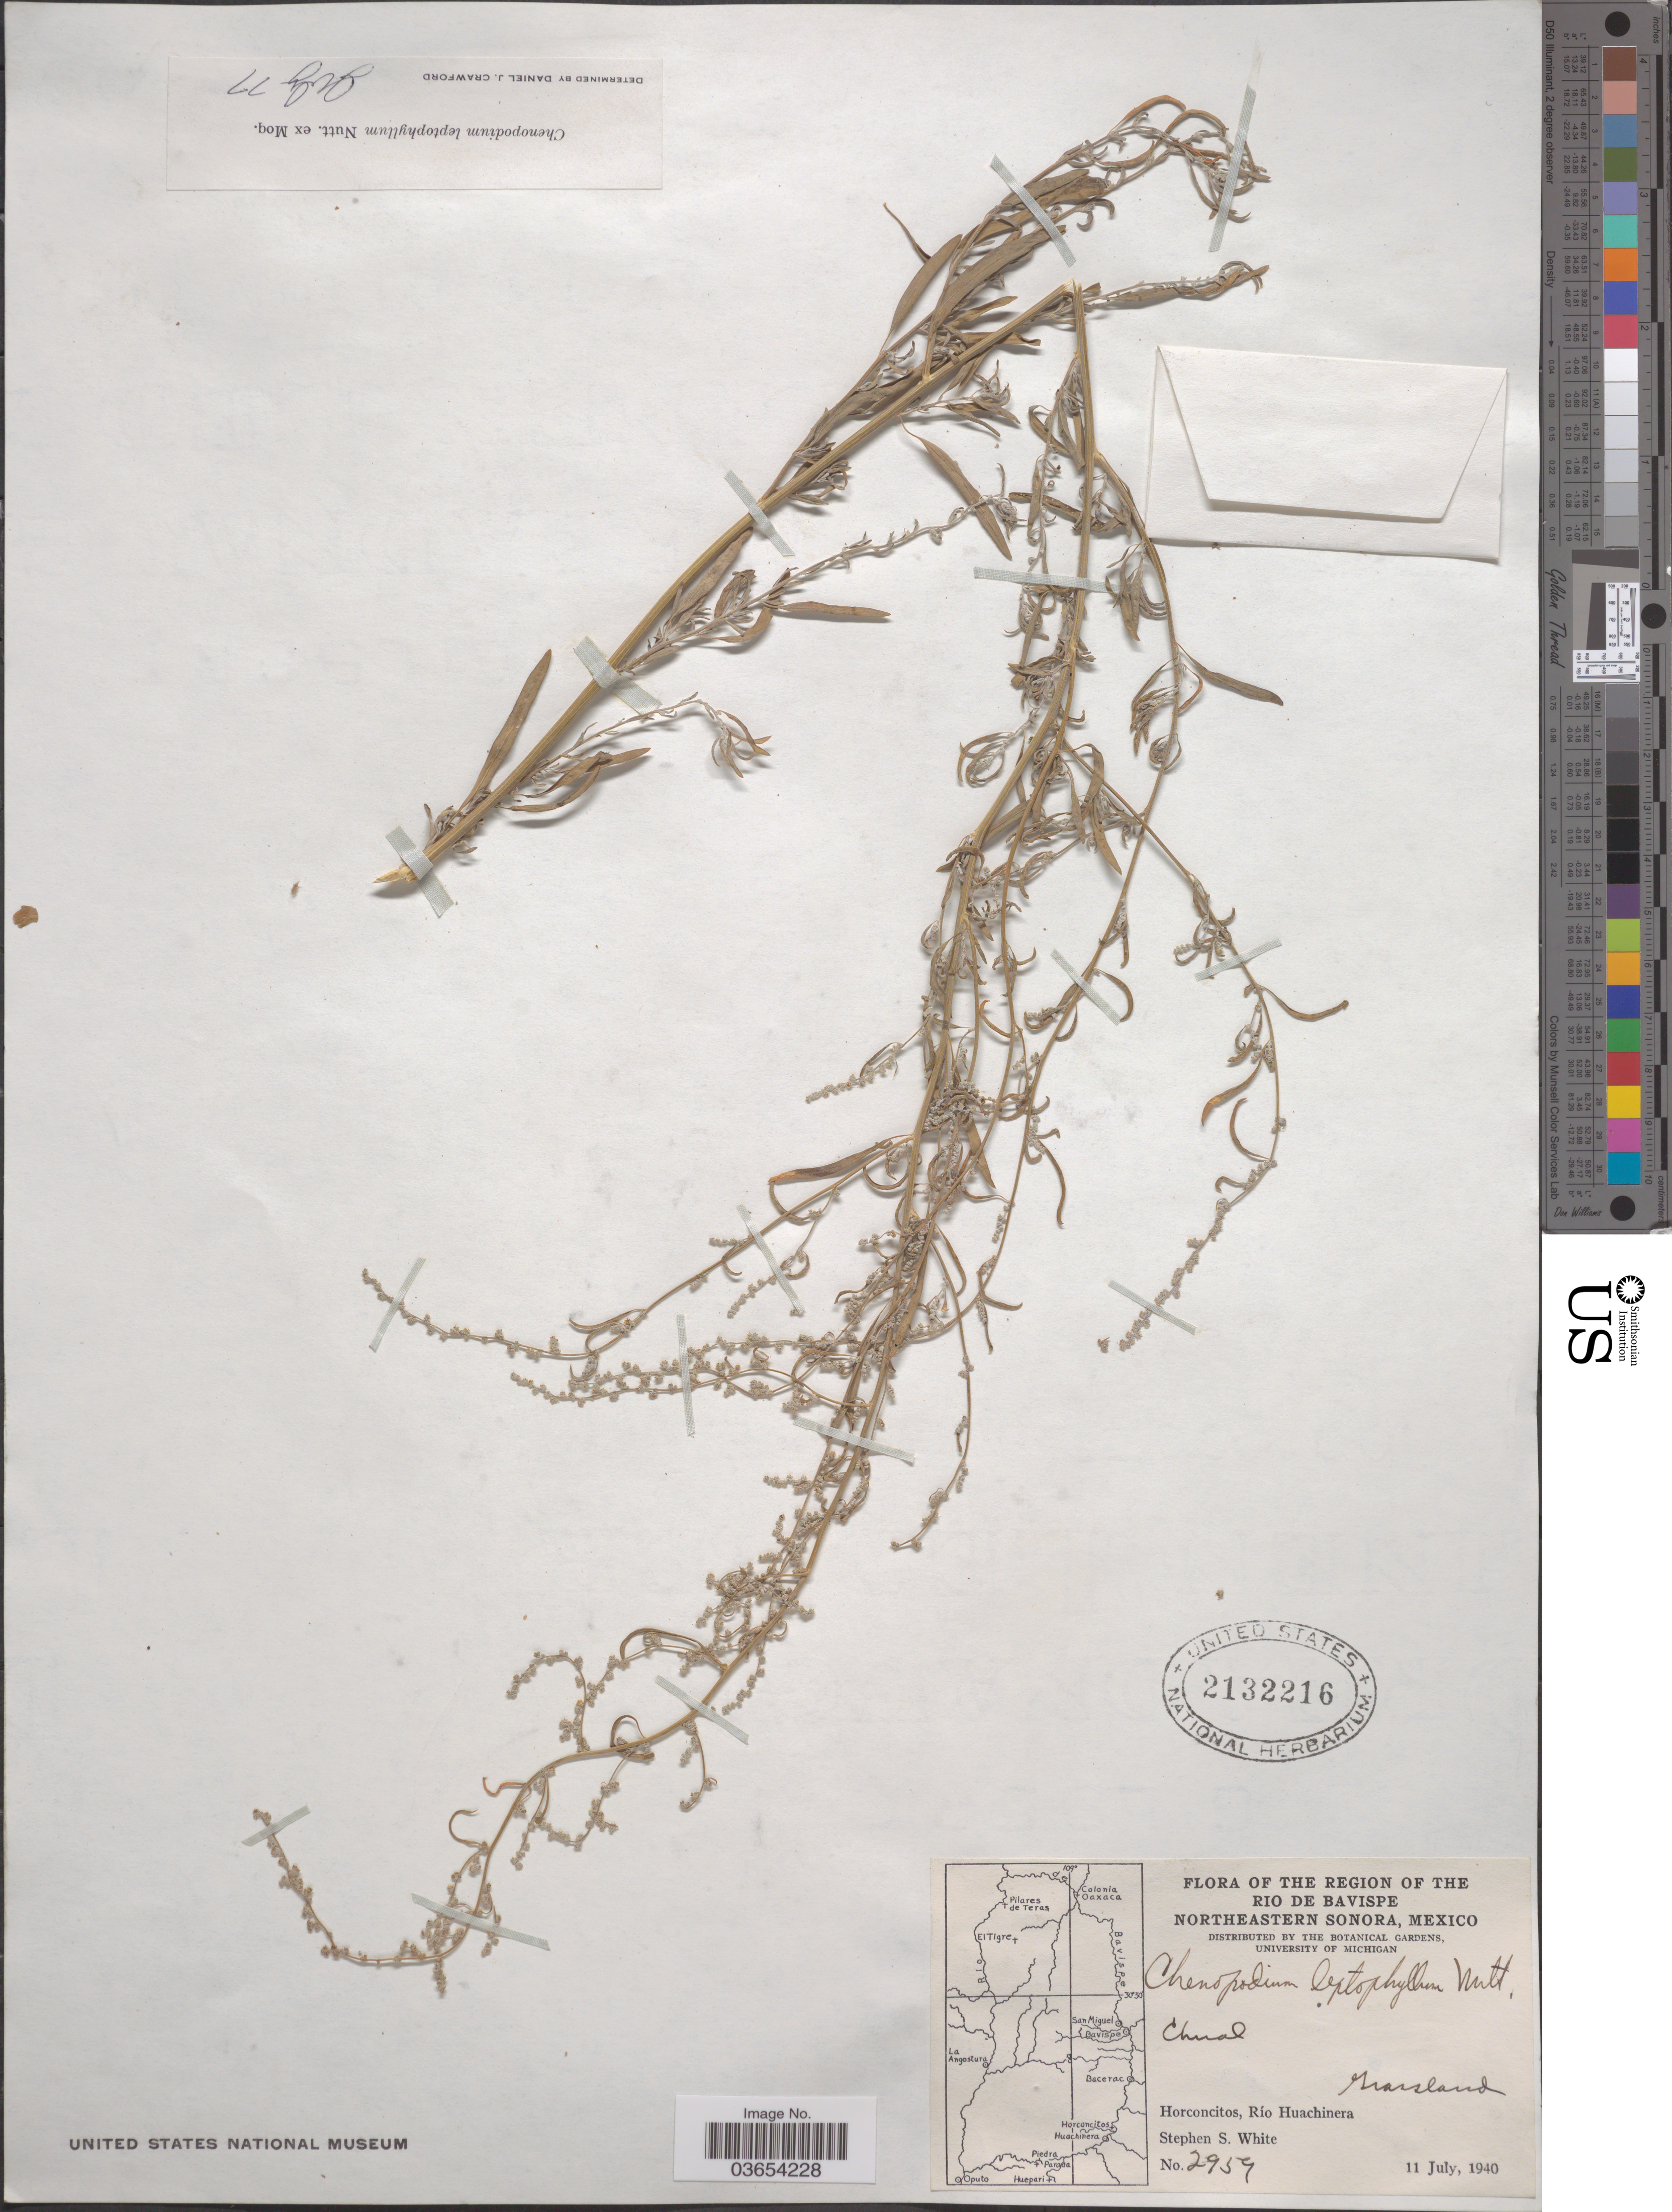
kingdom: Plantae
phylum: Tracheophyta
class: Magnoliopsida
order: Caryophyllales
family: Amaranthaceae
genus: Chenopodium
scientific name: Chenopodium leptophyllum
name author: (Moq.) Nutt. ex S. Watson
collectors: S. S. White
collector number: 2959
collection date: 1940-07-11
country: Mexico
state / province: Sonora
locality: The Region of the Rio de Bavispe. Northeastern Sonora. Horconcitos, Río Huachinera.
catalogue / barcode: US 2132216